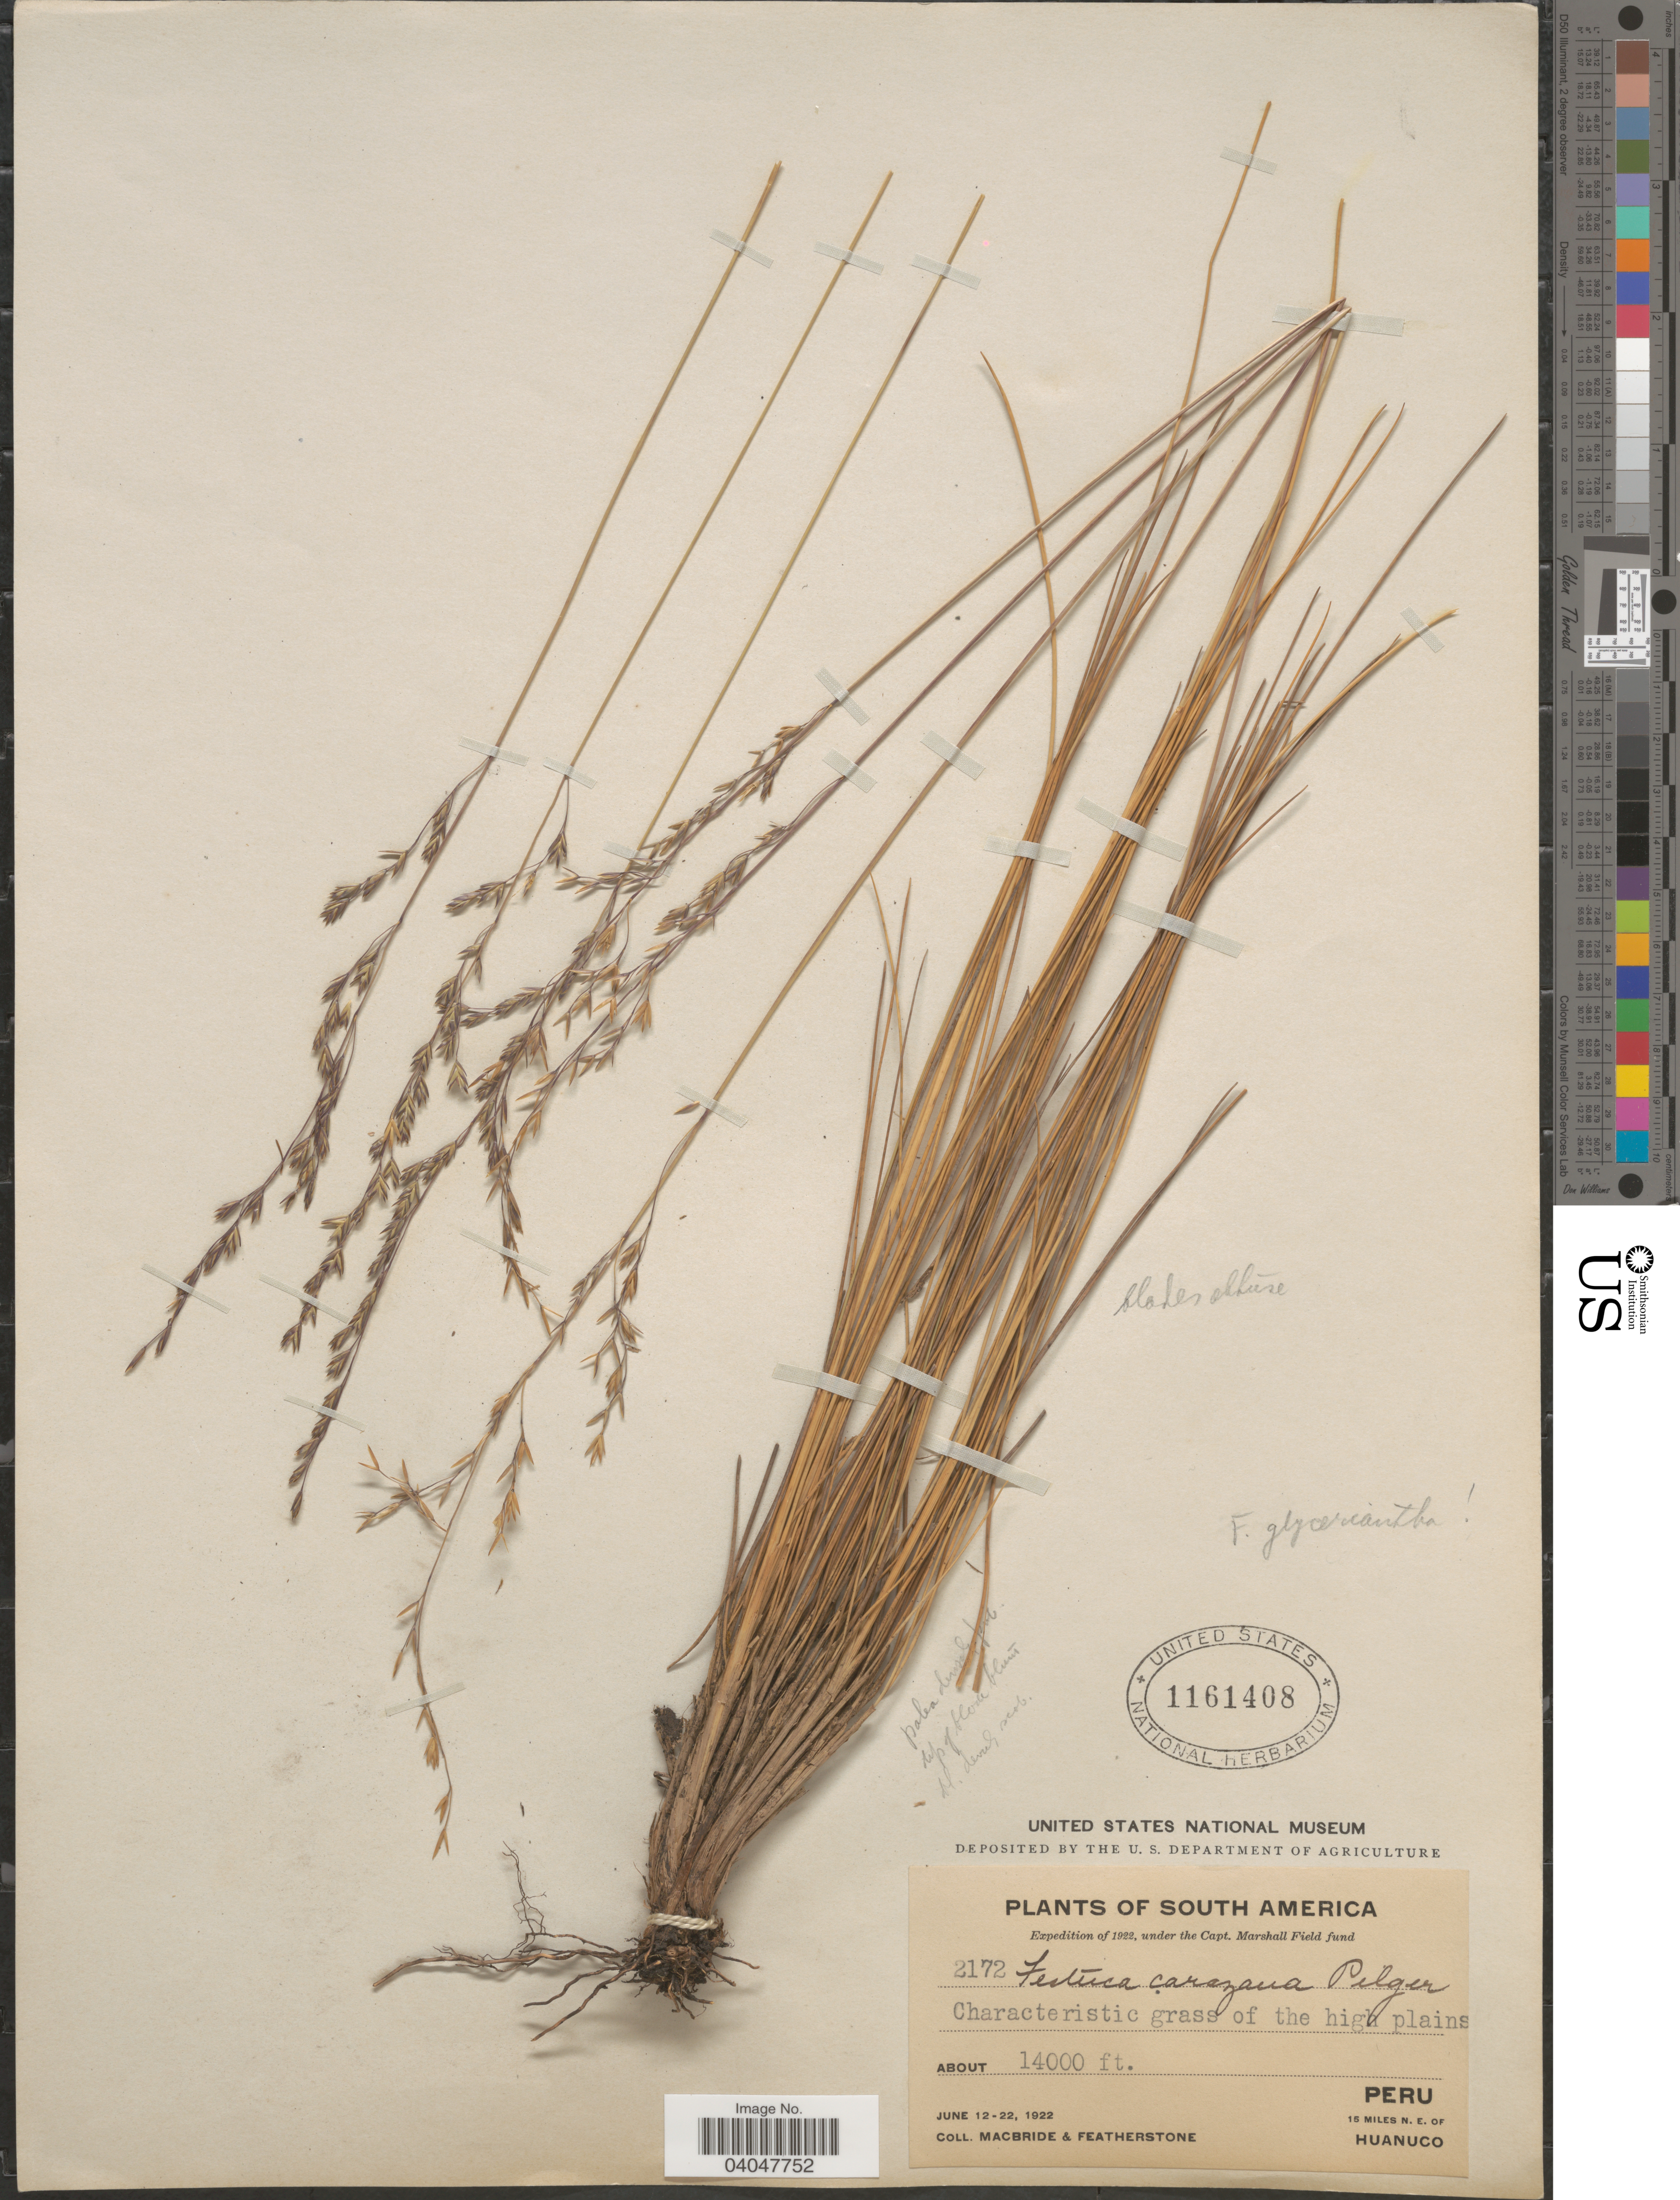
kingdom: Plantae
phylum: Tracheophyta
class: Liliopsida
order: Poales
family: Poaceae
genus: Festuca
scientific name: Festuca glyceriantha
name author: Pilg.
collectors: Macbride, -- & -. Featherstone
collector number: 2172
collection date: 1922-06-12/1922-06-22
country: Peru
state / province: Huánuco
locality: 15 miles NE of Huanuco.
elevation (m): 4267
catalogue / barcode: US 1161408